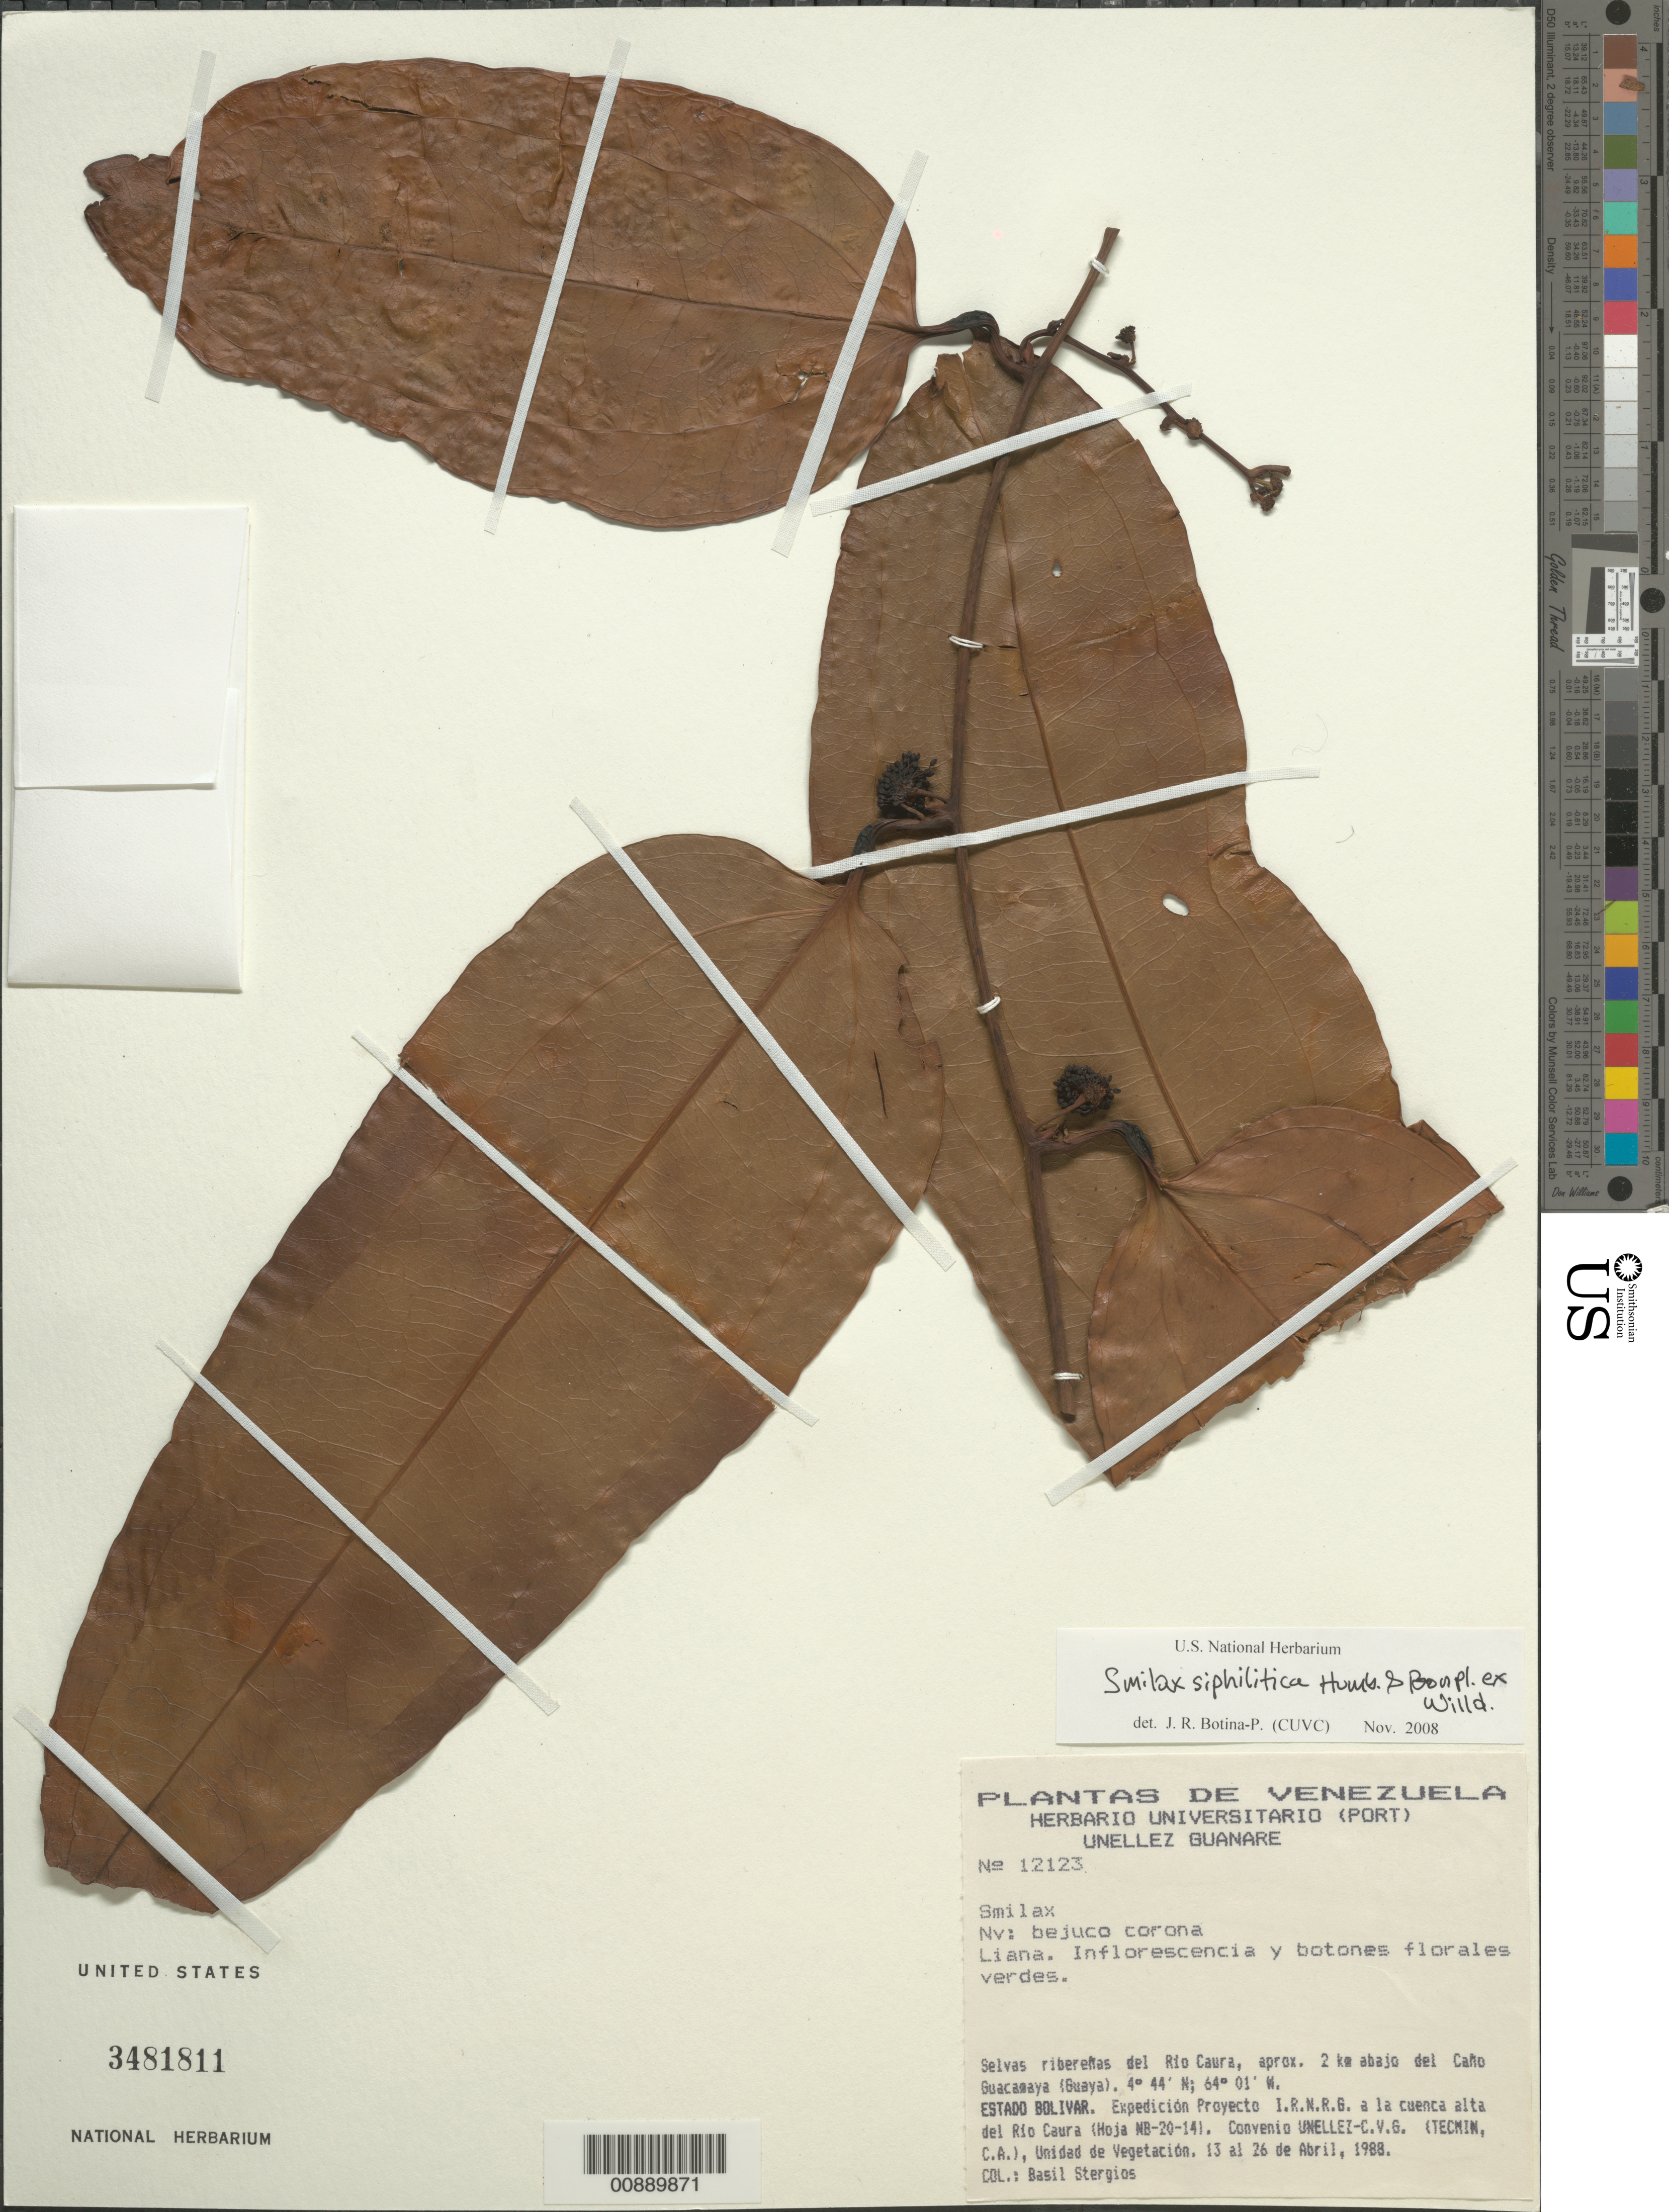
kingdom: Plantae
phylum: Tracheophyta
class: Liliopsida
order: Liliales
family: Smilacaceae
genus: Smilax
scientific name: Smilax syphilitica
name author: Humb. & Bonpl.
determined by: Botina-P., J. R.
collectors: B. G. Stergios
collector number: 12123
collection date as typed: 13-Apr-88 to 26-Apr-88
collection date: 1988-04-13/1988-04-26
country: Venezuela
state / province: Bolívar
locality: Río Caura, 2 km del Caño Guacamaya (Guaya)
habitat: Selvas ribereñas del río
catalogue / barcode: US 3481811